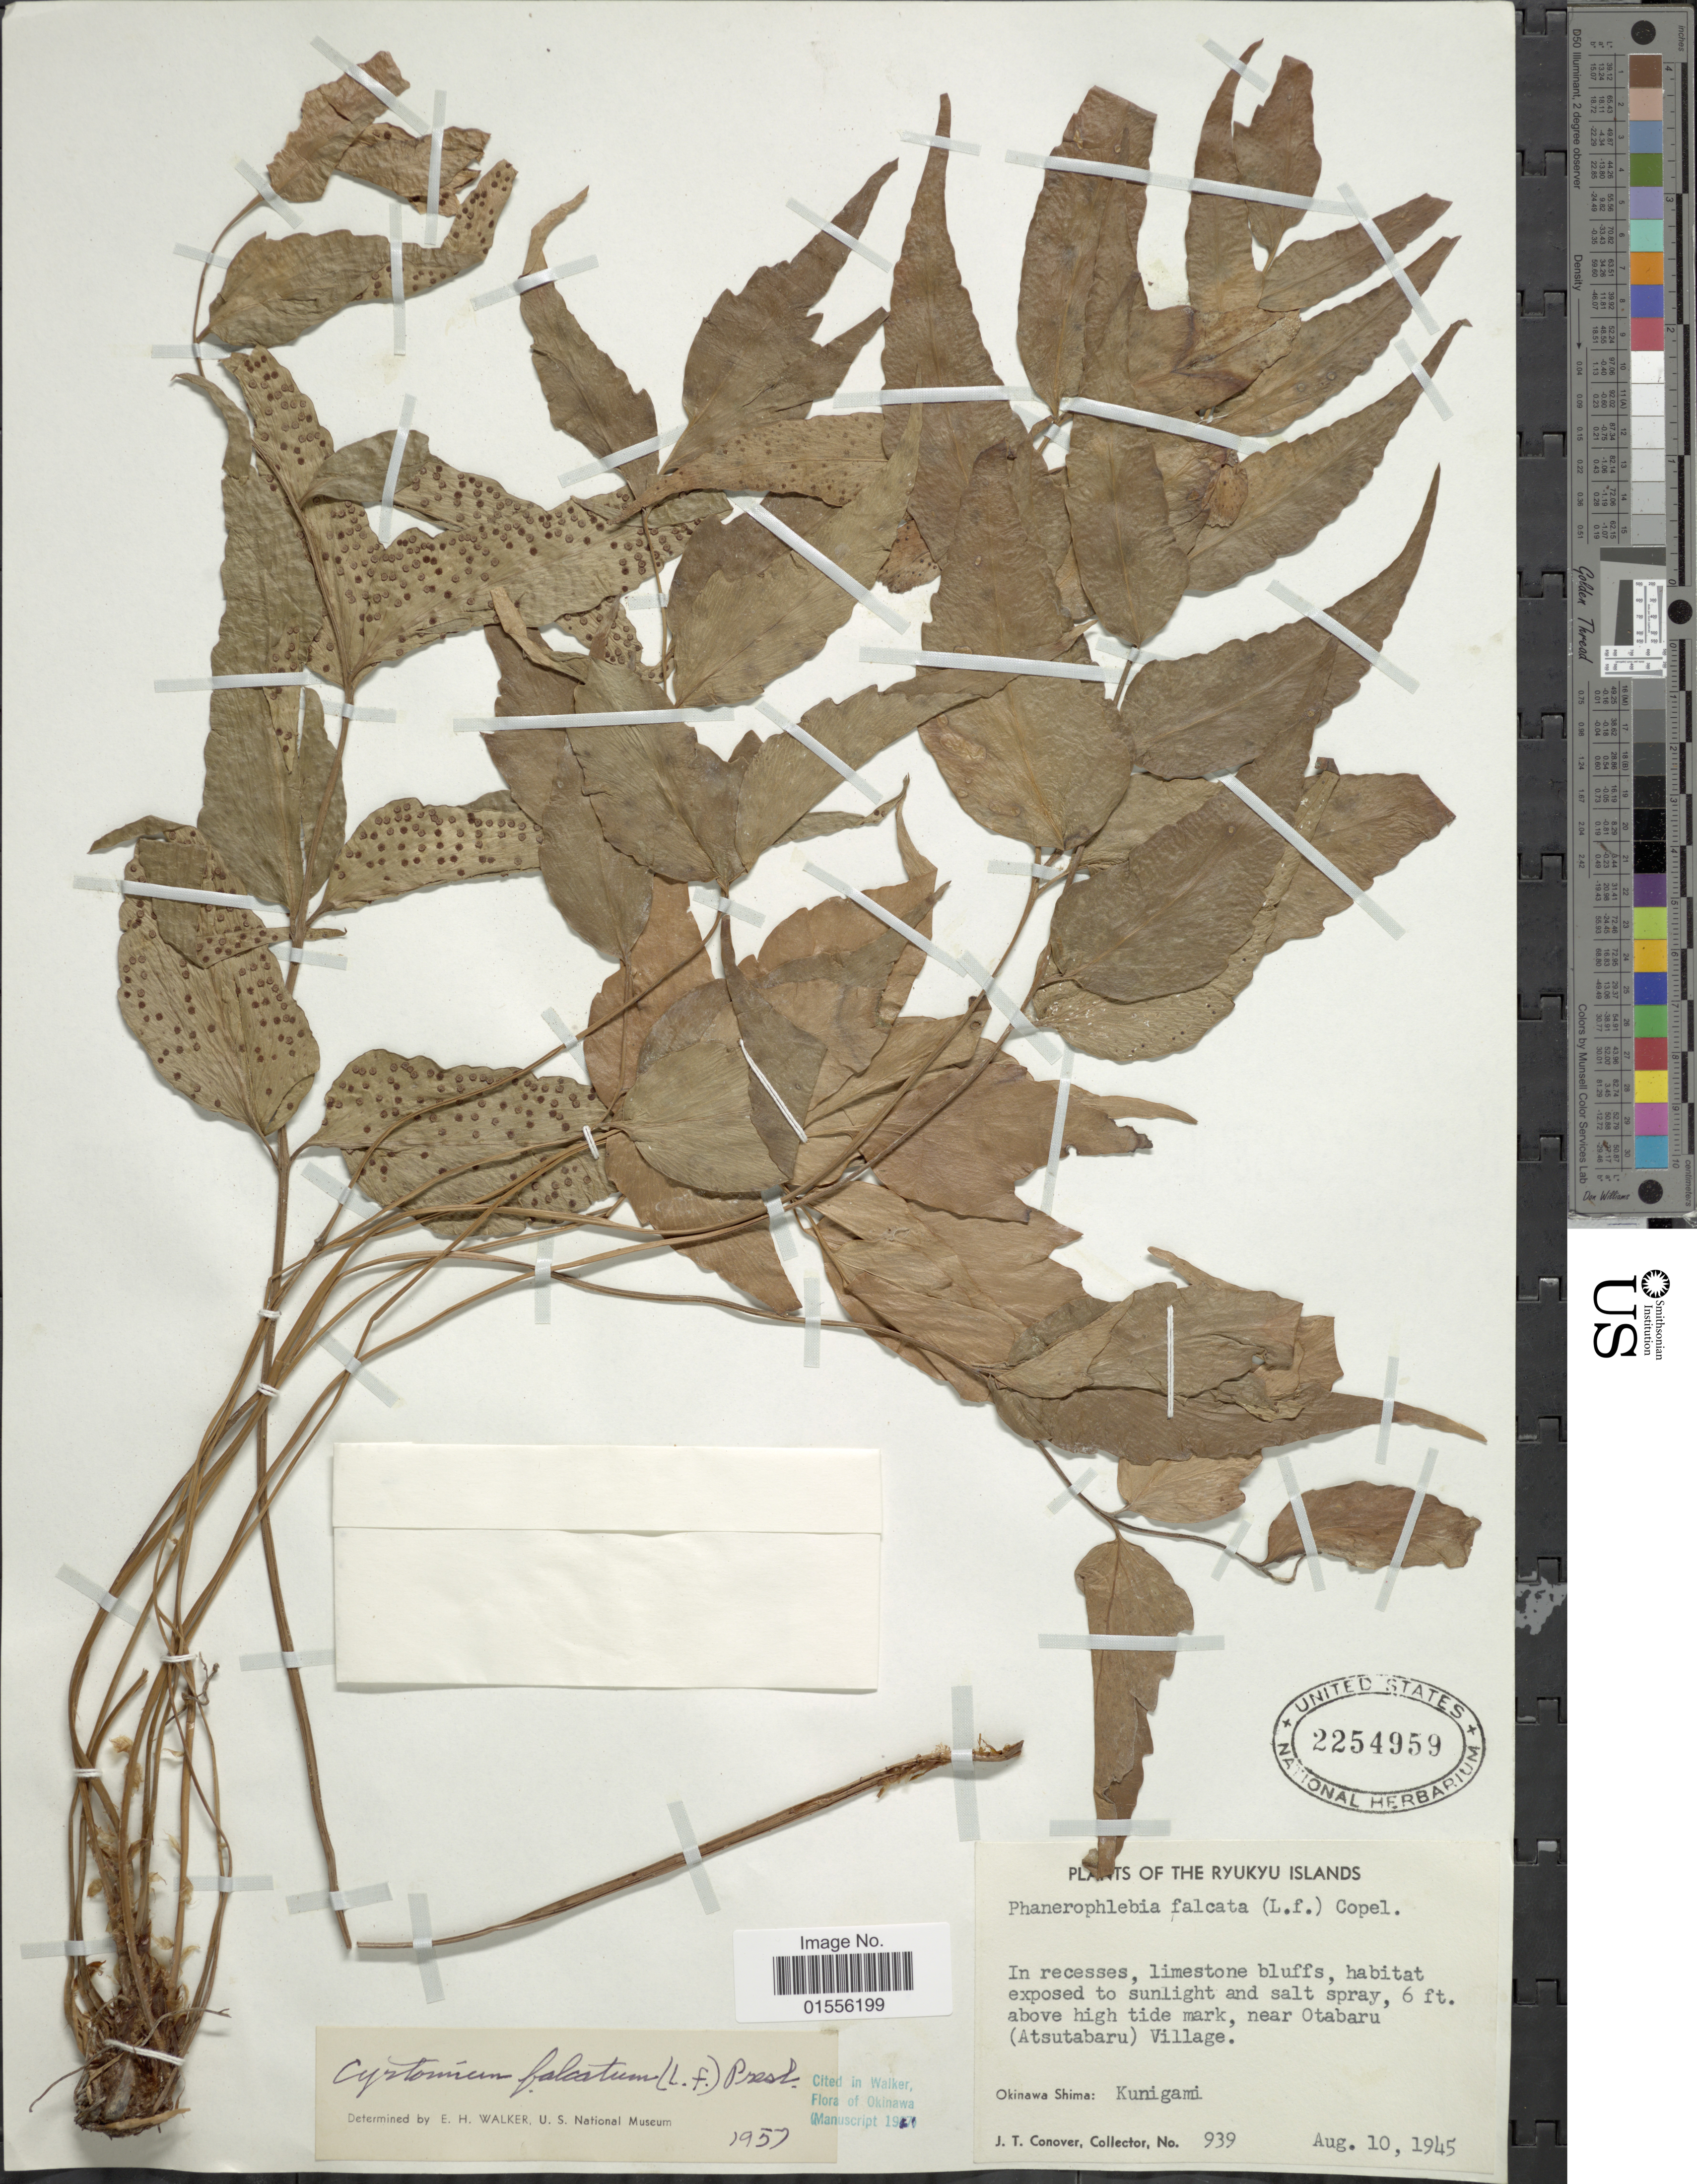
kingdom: Plantae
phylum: Tracheophyta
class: Polypodiopsida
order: Polypodiales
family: Dryopteridaceae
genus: Cyrtomium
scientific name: Cyrtomium falcatum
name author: (L. f.) C. Presl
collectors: J. T. Conover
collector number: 939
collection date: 1945-08-10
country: Japan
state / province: Okinawa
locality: Above high tide mark, near Otabaru (Atsutabaru) Village, Okinawa Shima: Kunigami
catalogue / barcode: US 2254959